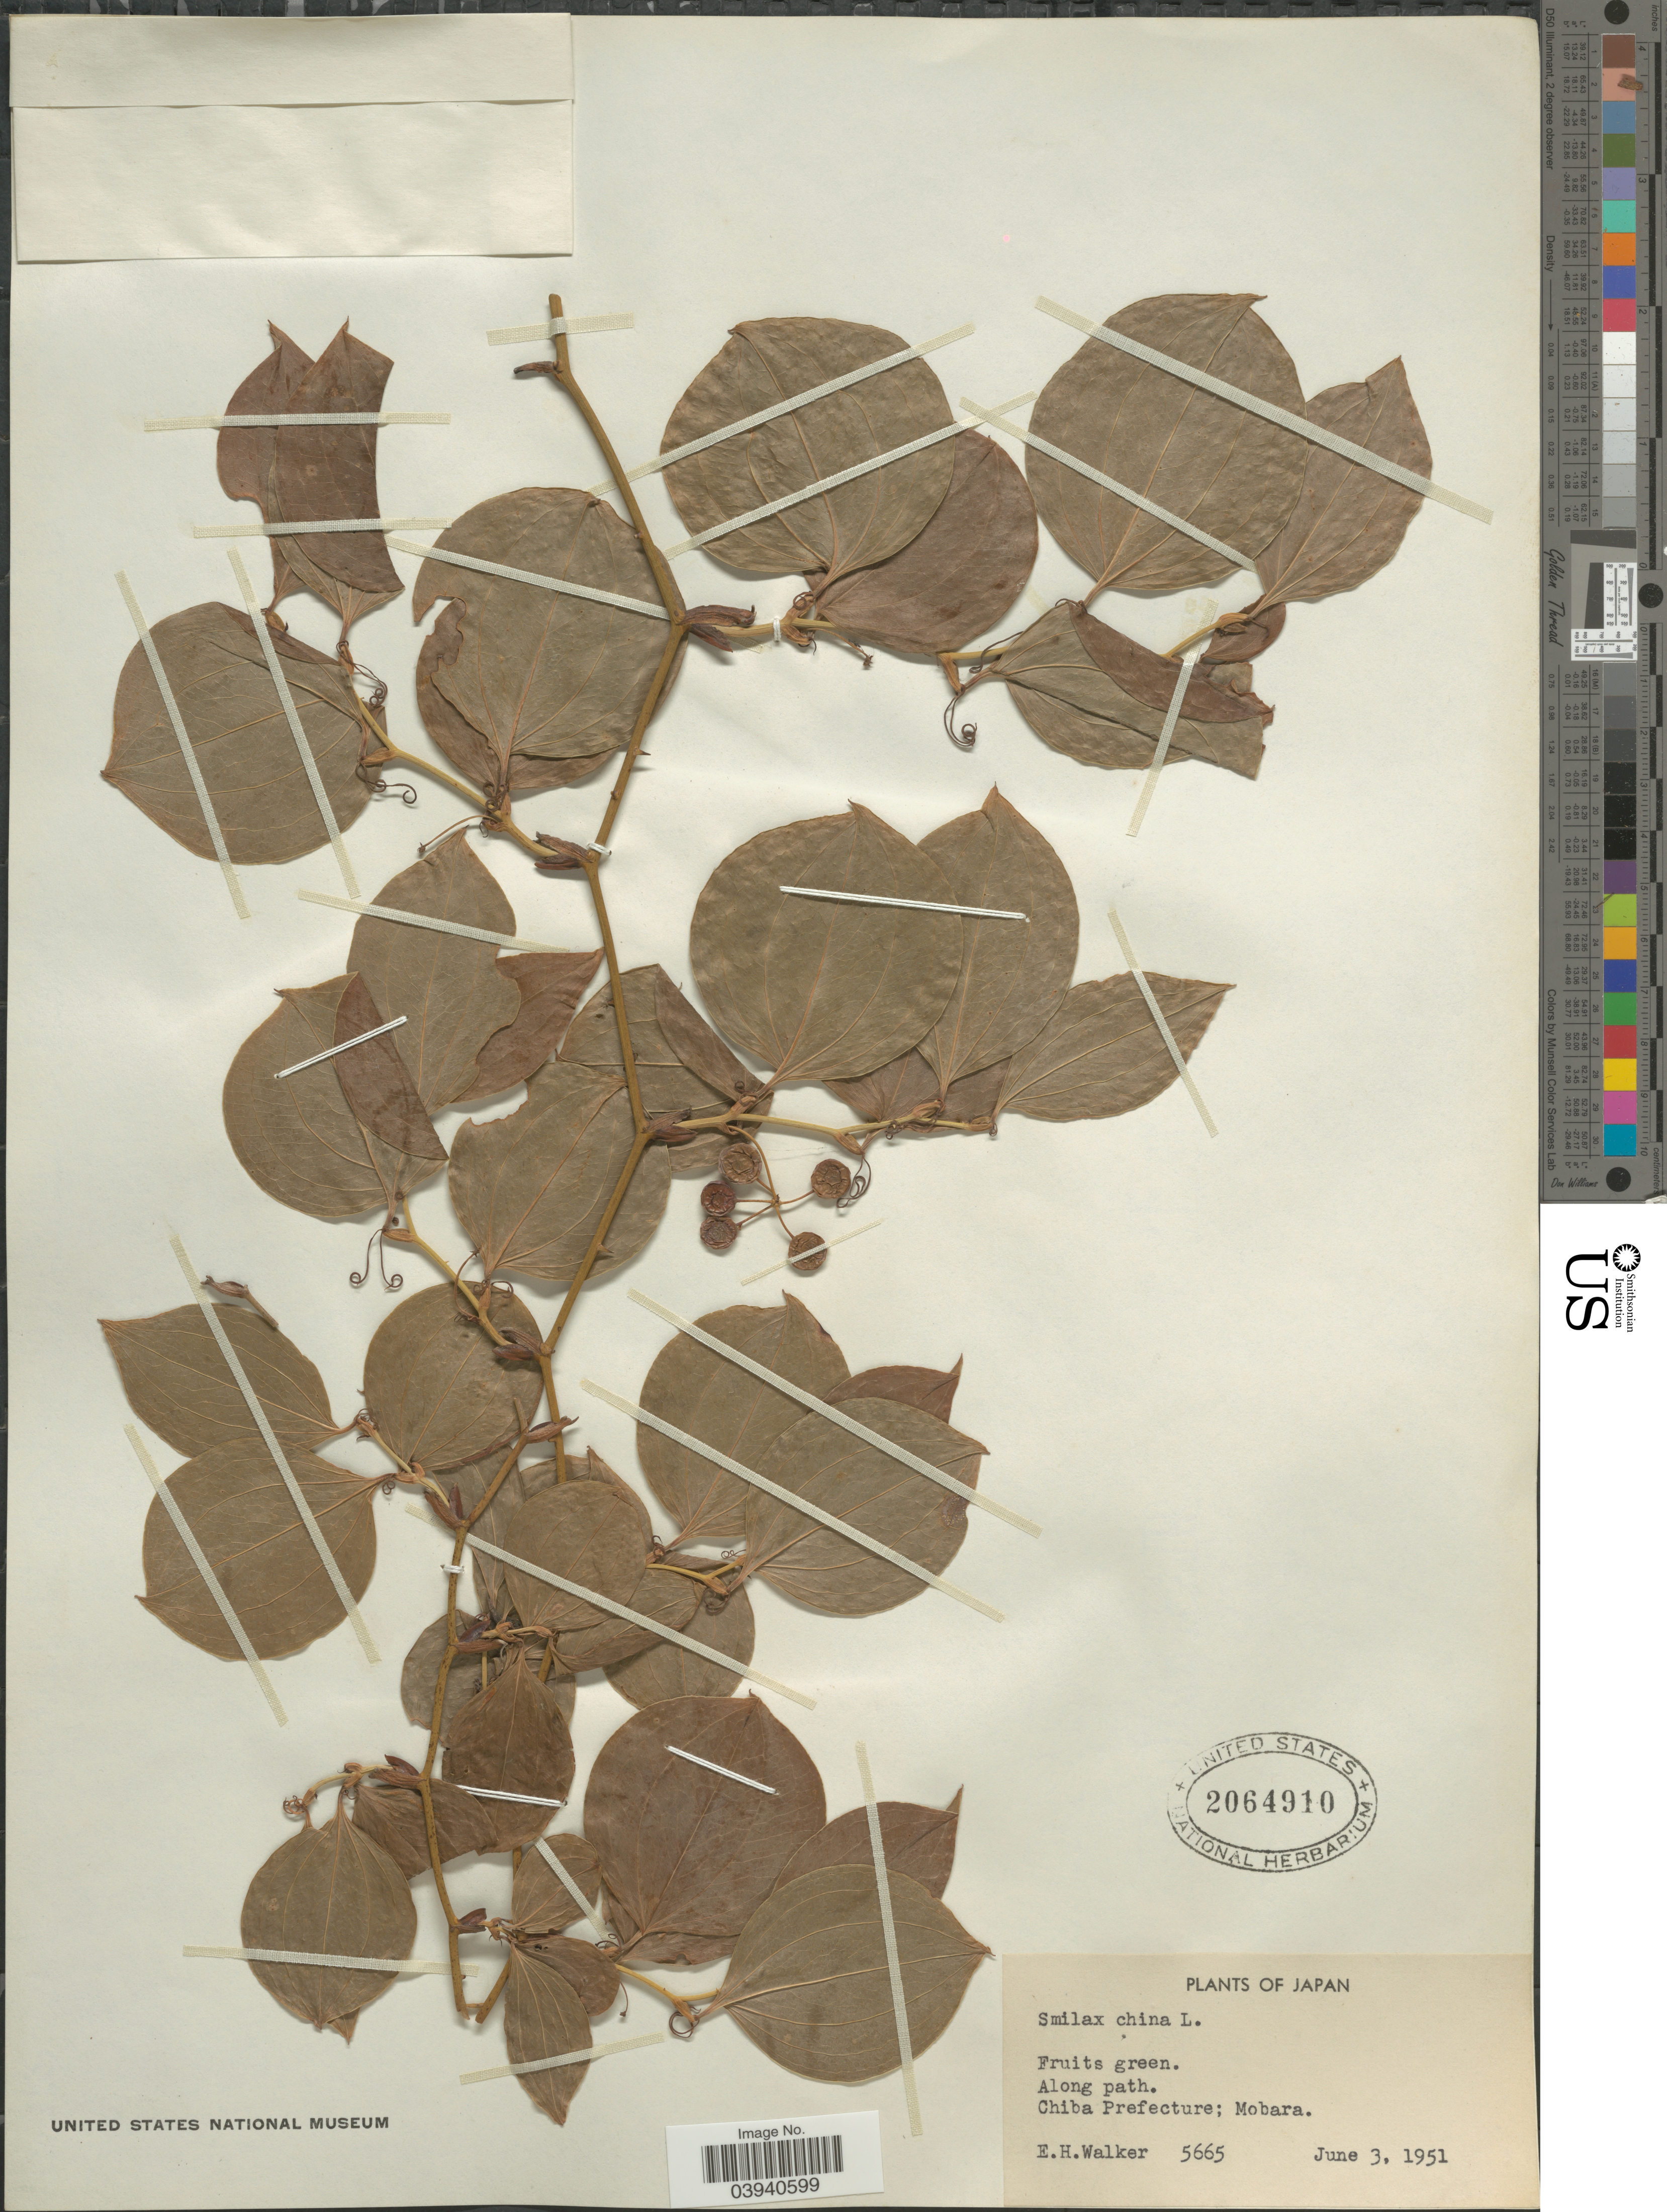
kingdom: Plantae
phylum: Tracheophyta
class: Liliopsida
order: Liliales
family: Smilacaceae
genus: Smilax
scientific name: Smilax china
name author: L.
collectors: E. H. Walker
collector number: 5665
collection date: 1951-06-03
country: Japan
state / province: Tiba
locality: Chiba Prefecture; Mobara.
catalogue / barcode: US 2064910